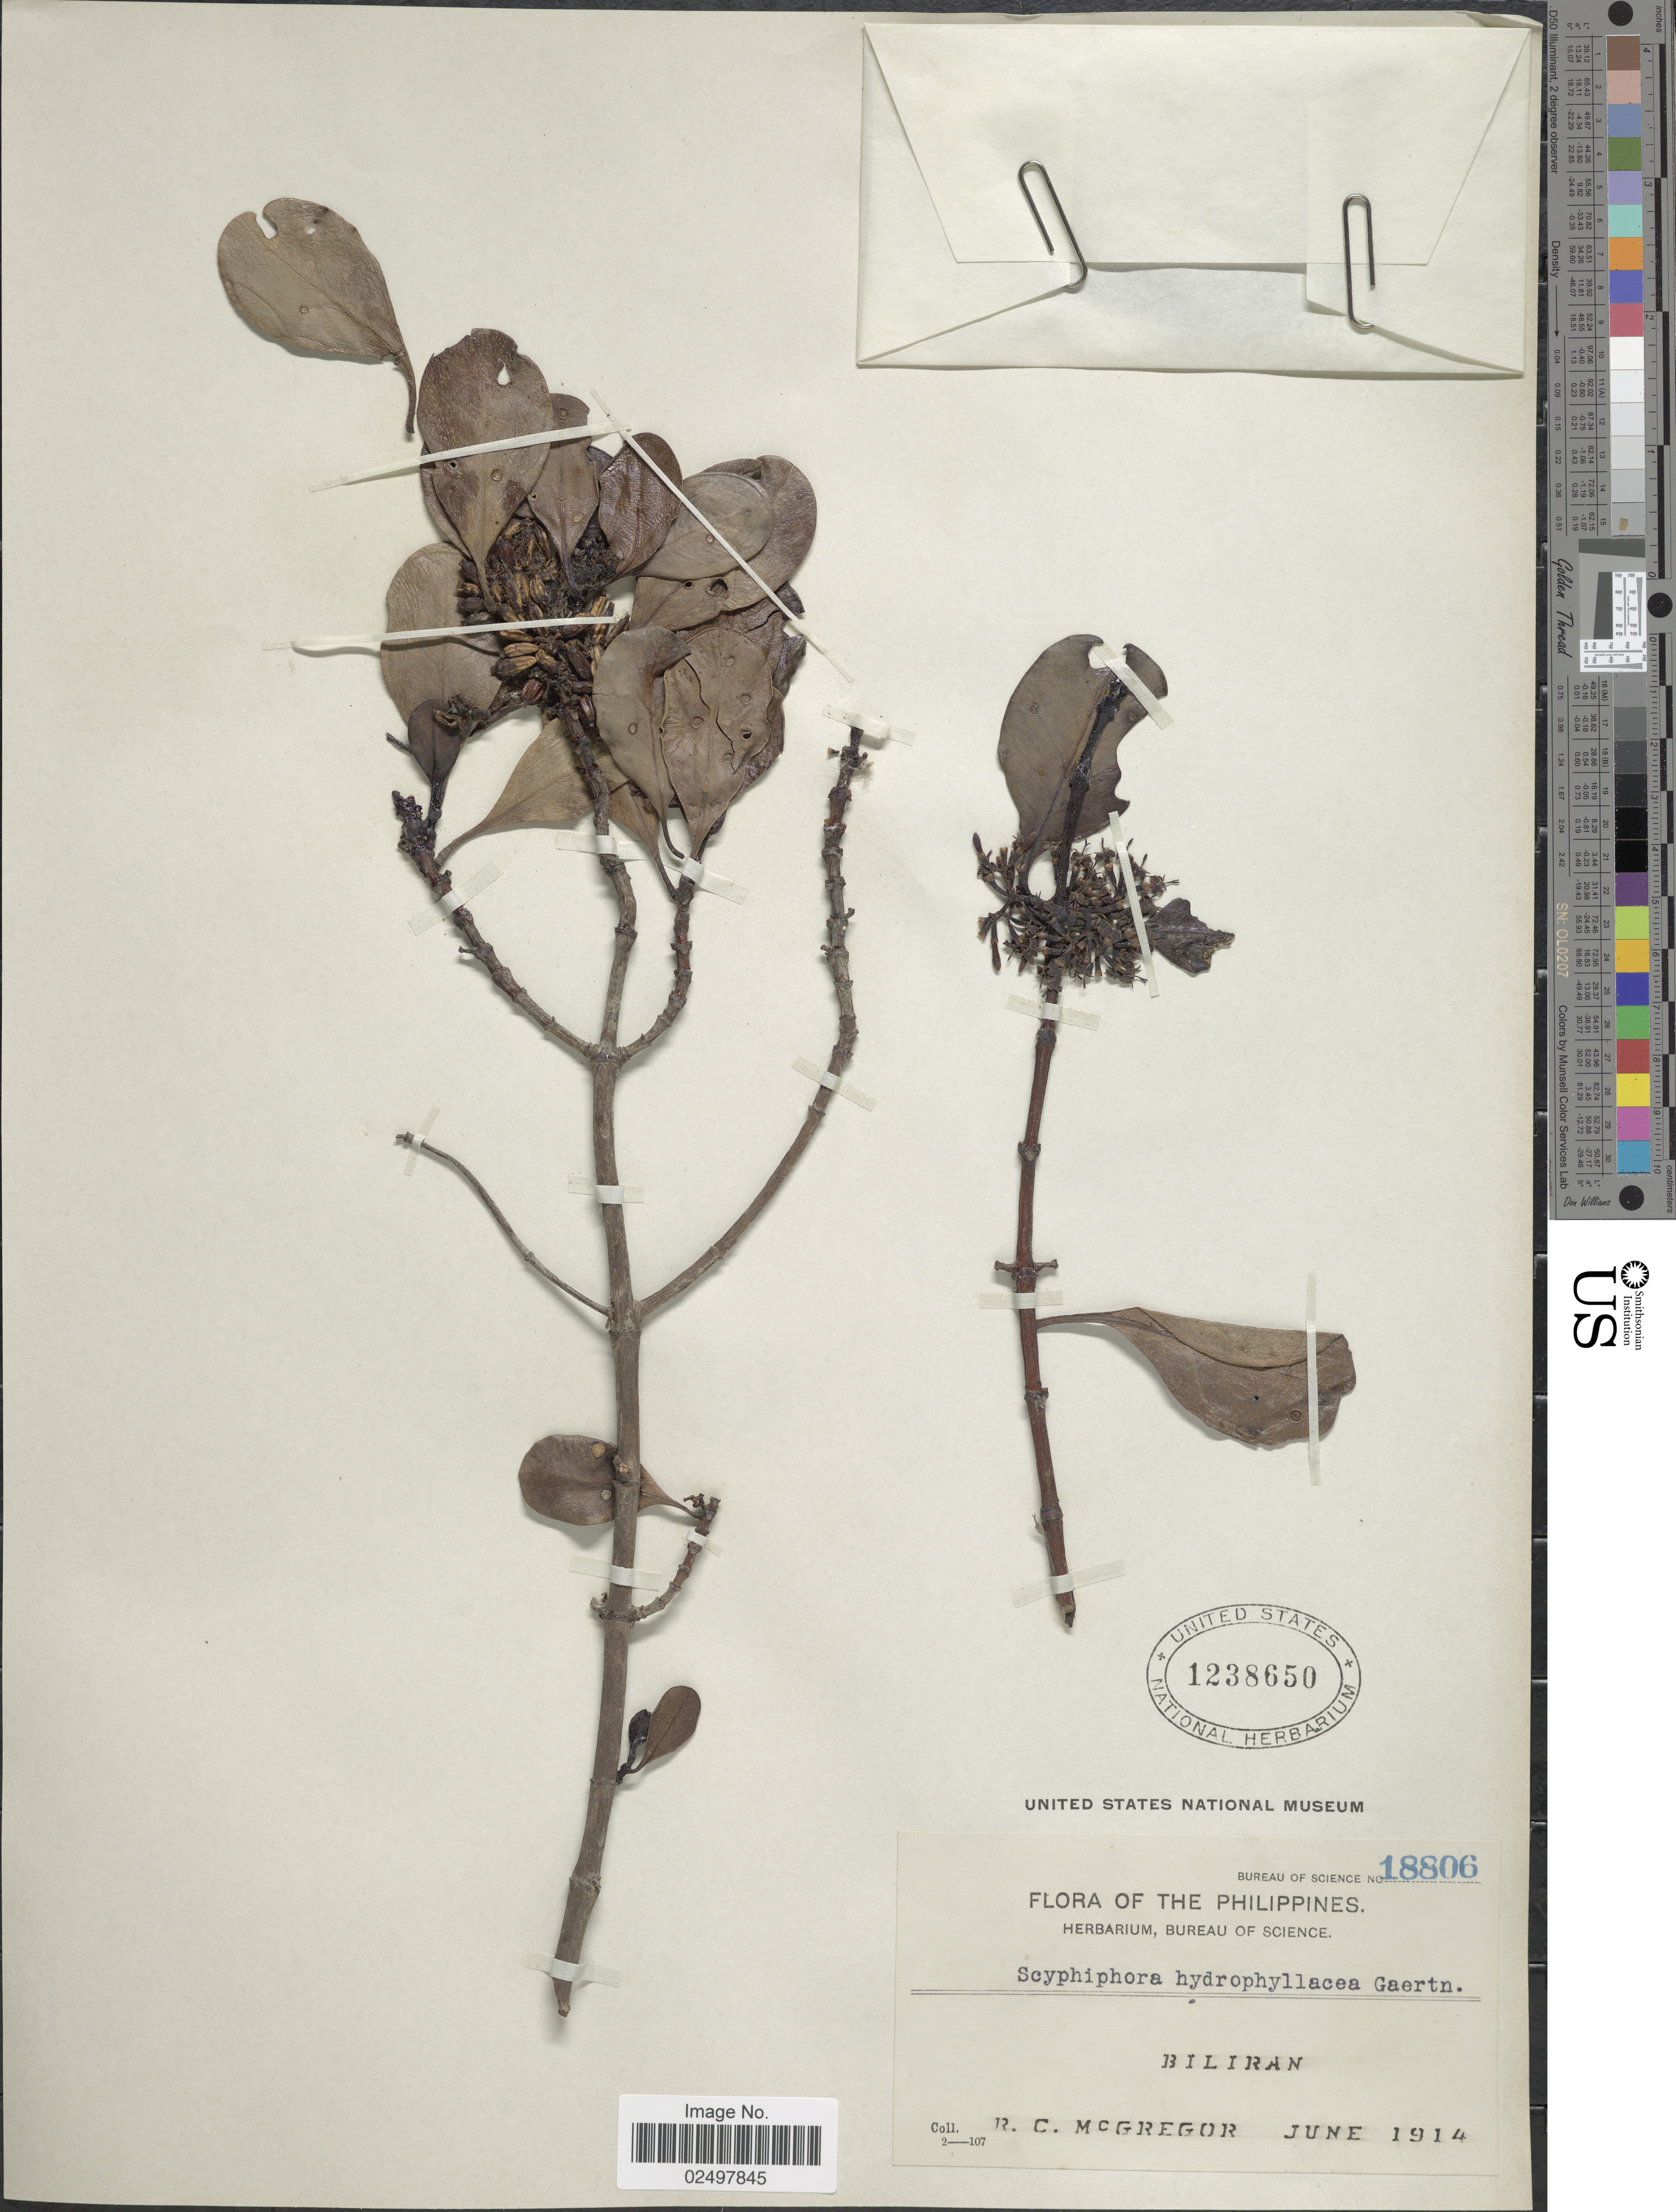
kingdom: Plantae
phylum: Tracheophyta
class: Magnoliopsida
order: Gentianales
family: Rubiaceae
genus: Scyphiphora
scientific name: Scyphiphora hydrophyllacea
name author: Gaertn.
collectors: R. C. McGregor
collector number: Bureau of Science 18806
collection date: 1914-06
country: Philippines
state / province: Eastern Visayas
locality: Biliran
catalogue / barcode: US 1238650